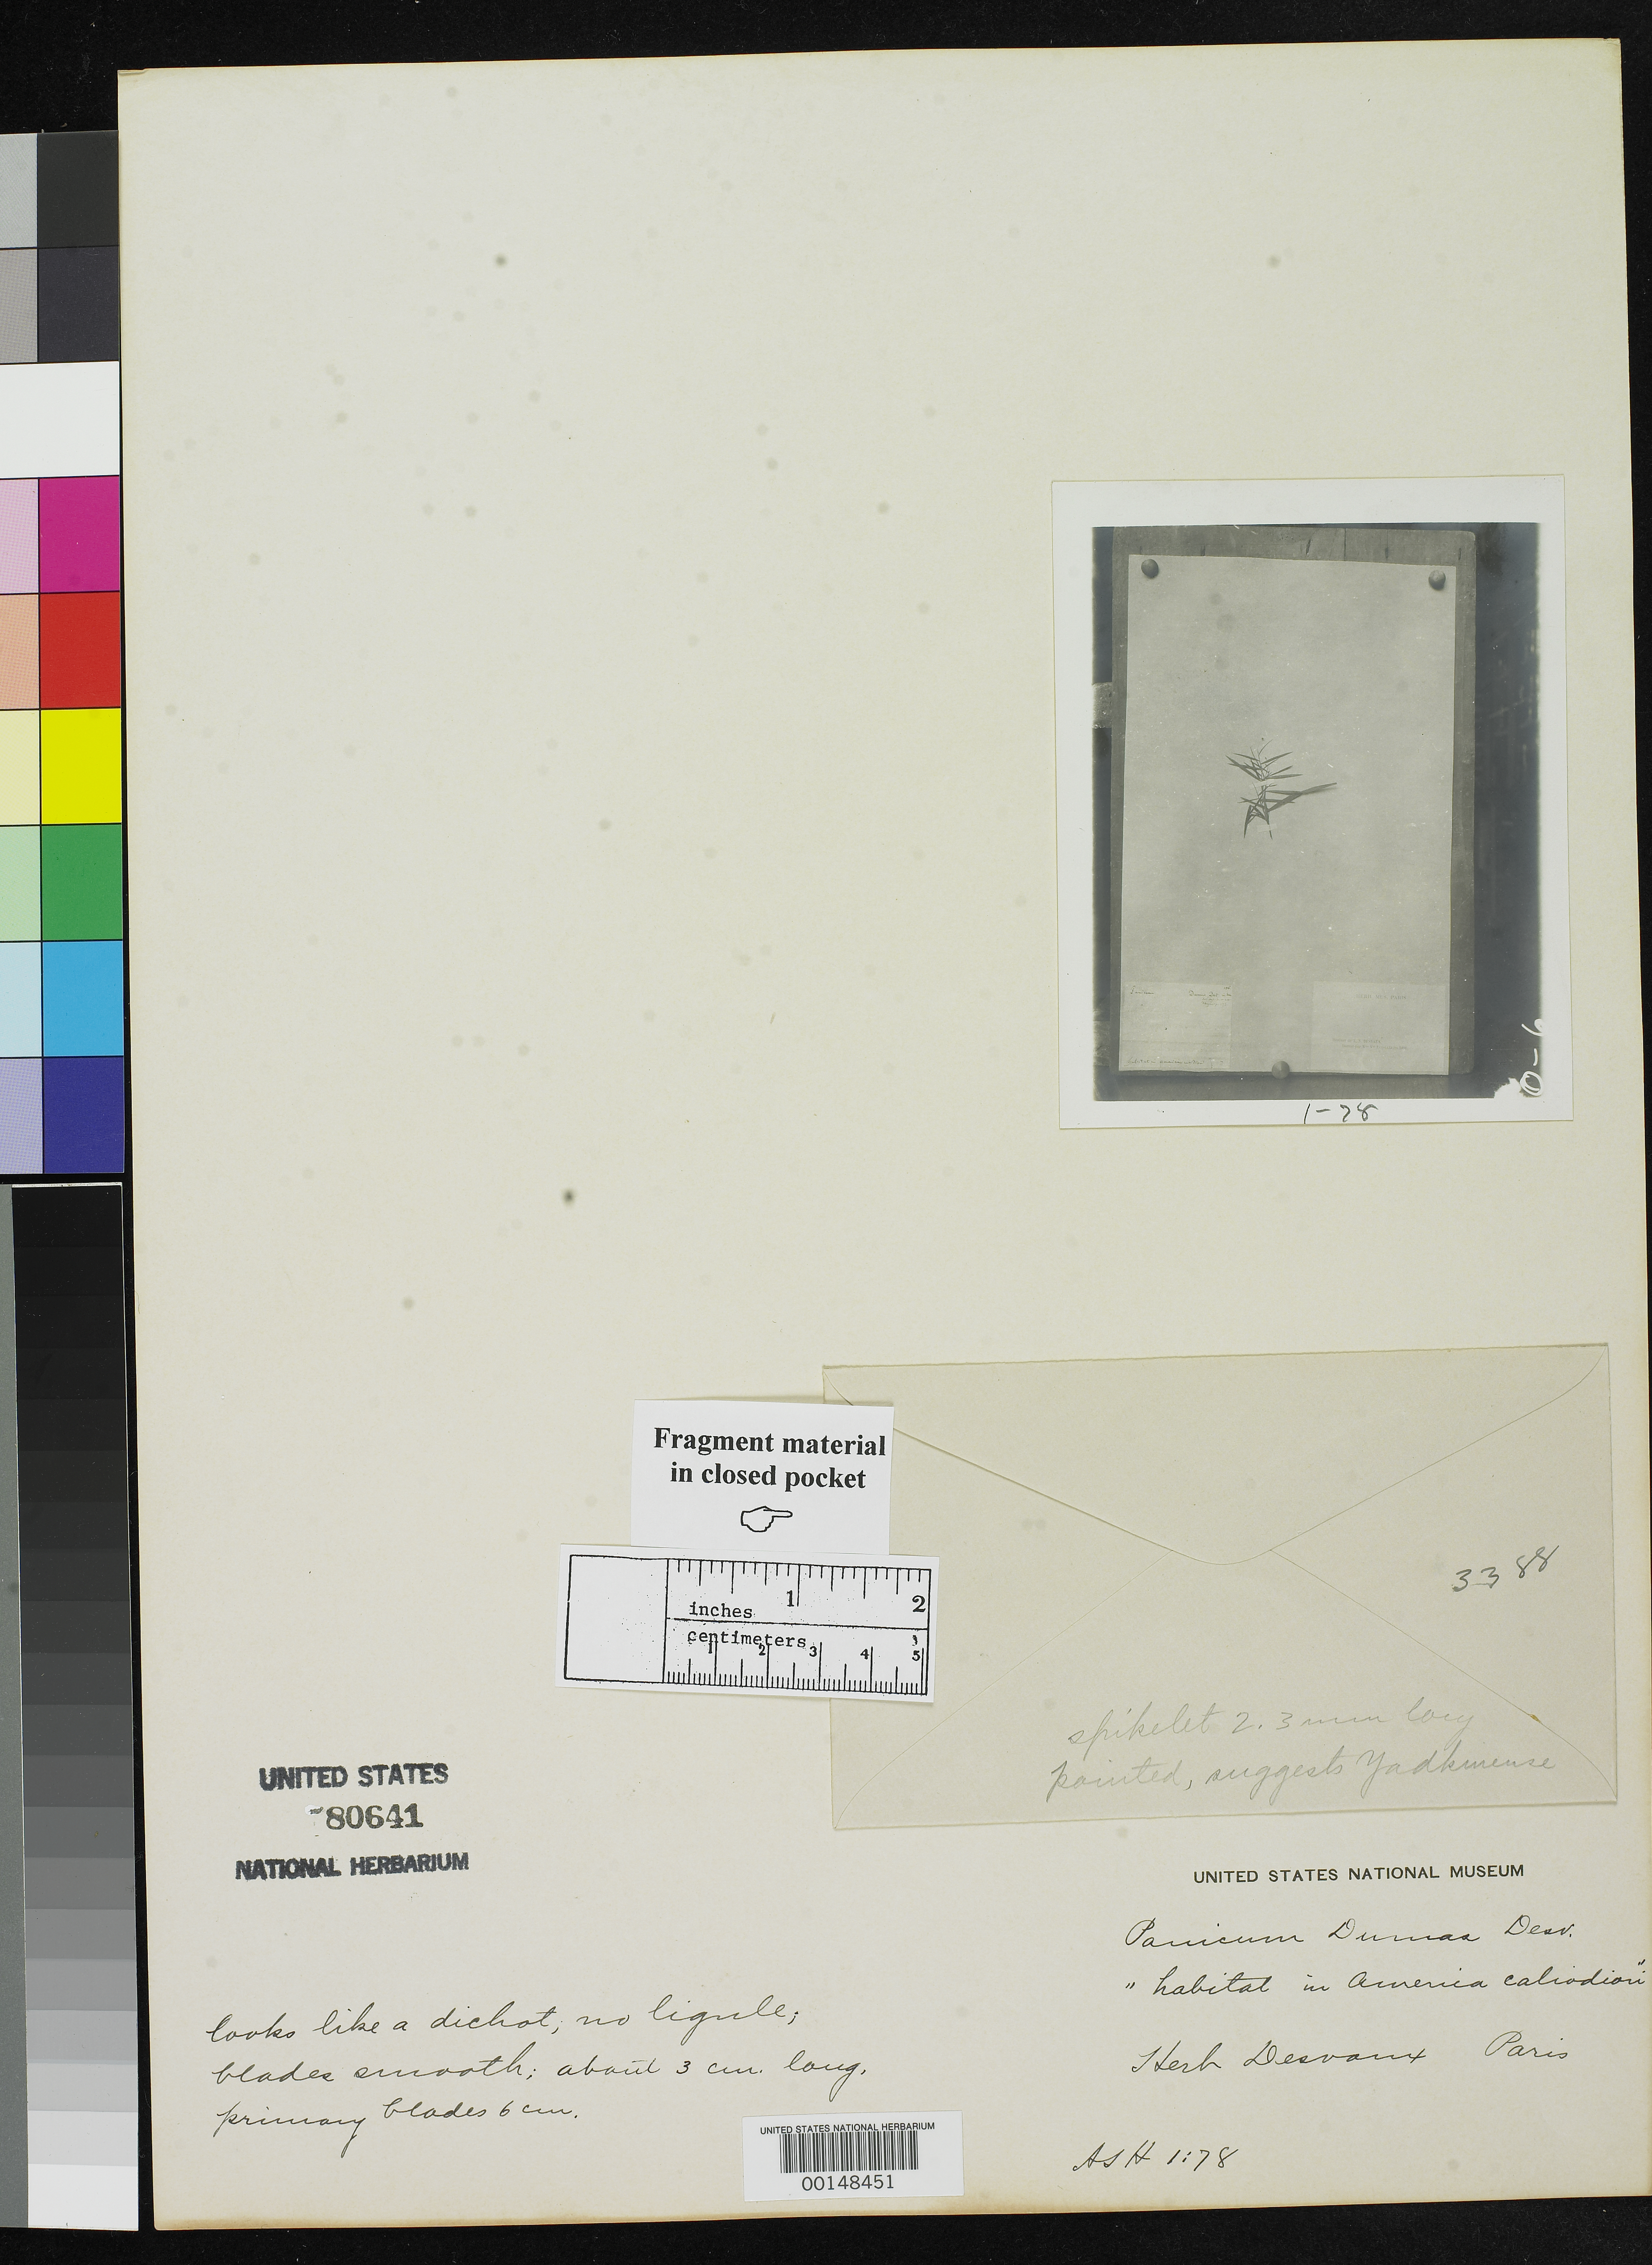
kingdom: Plantae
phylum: Tracheophyta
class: Liliopsida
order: Poales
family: Poaceae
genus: Panicum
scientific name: Panicum dumus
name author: Desv.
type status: Type Fragment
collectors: ex herb. Desvaux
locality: "America calidiori" [warm (tropical?) America]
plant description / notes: Photograph and fragmentary material of type specimen ex herb. Desvaux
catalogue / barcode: US 80641